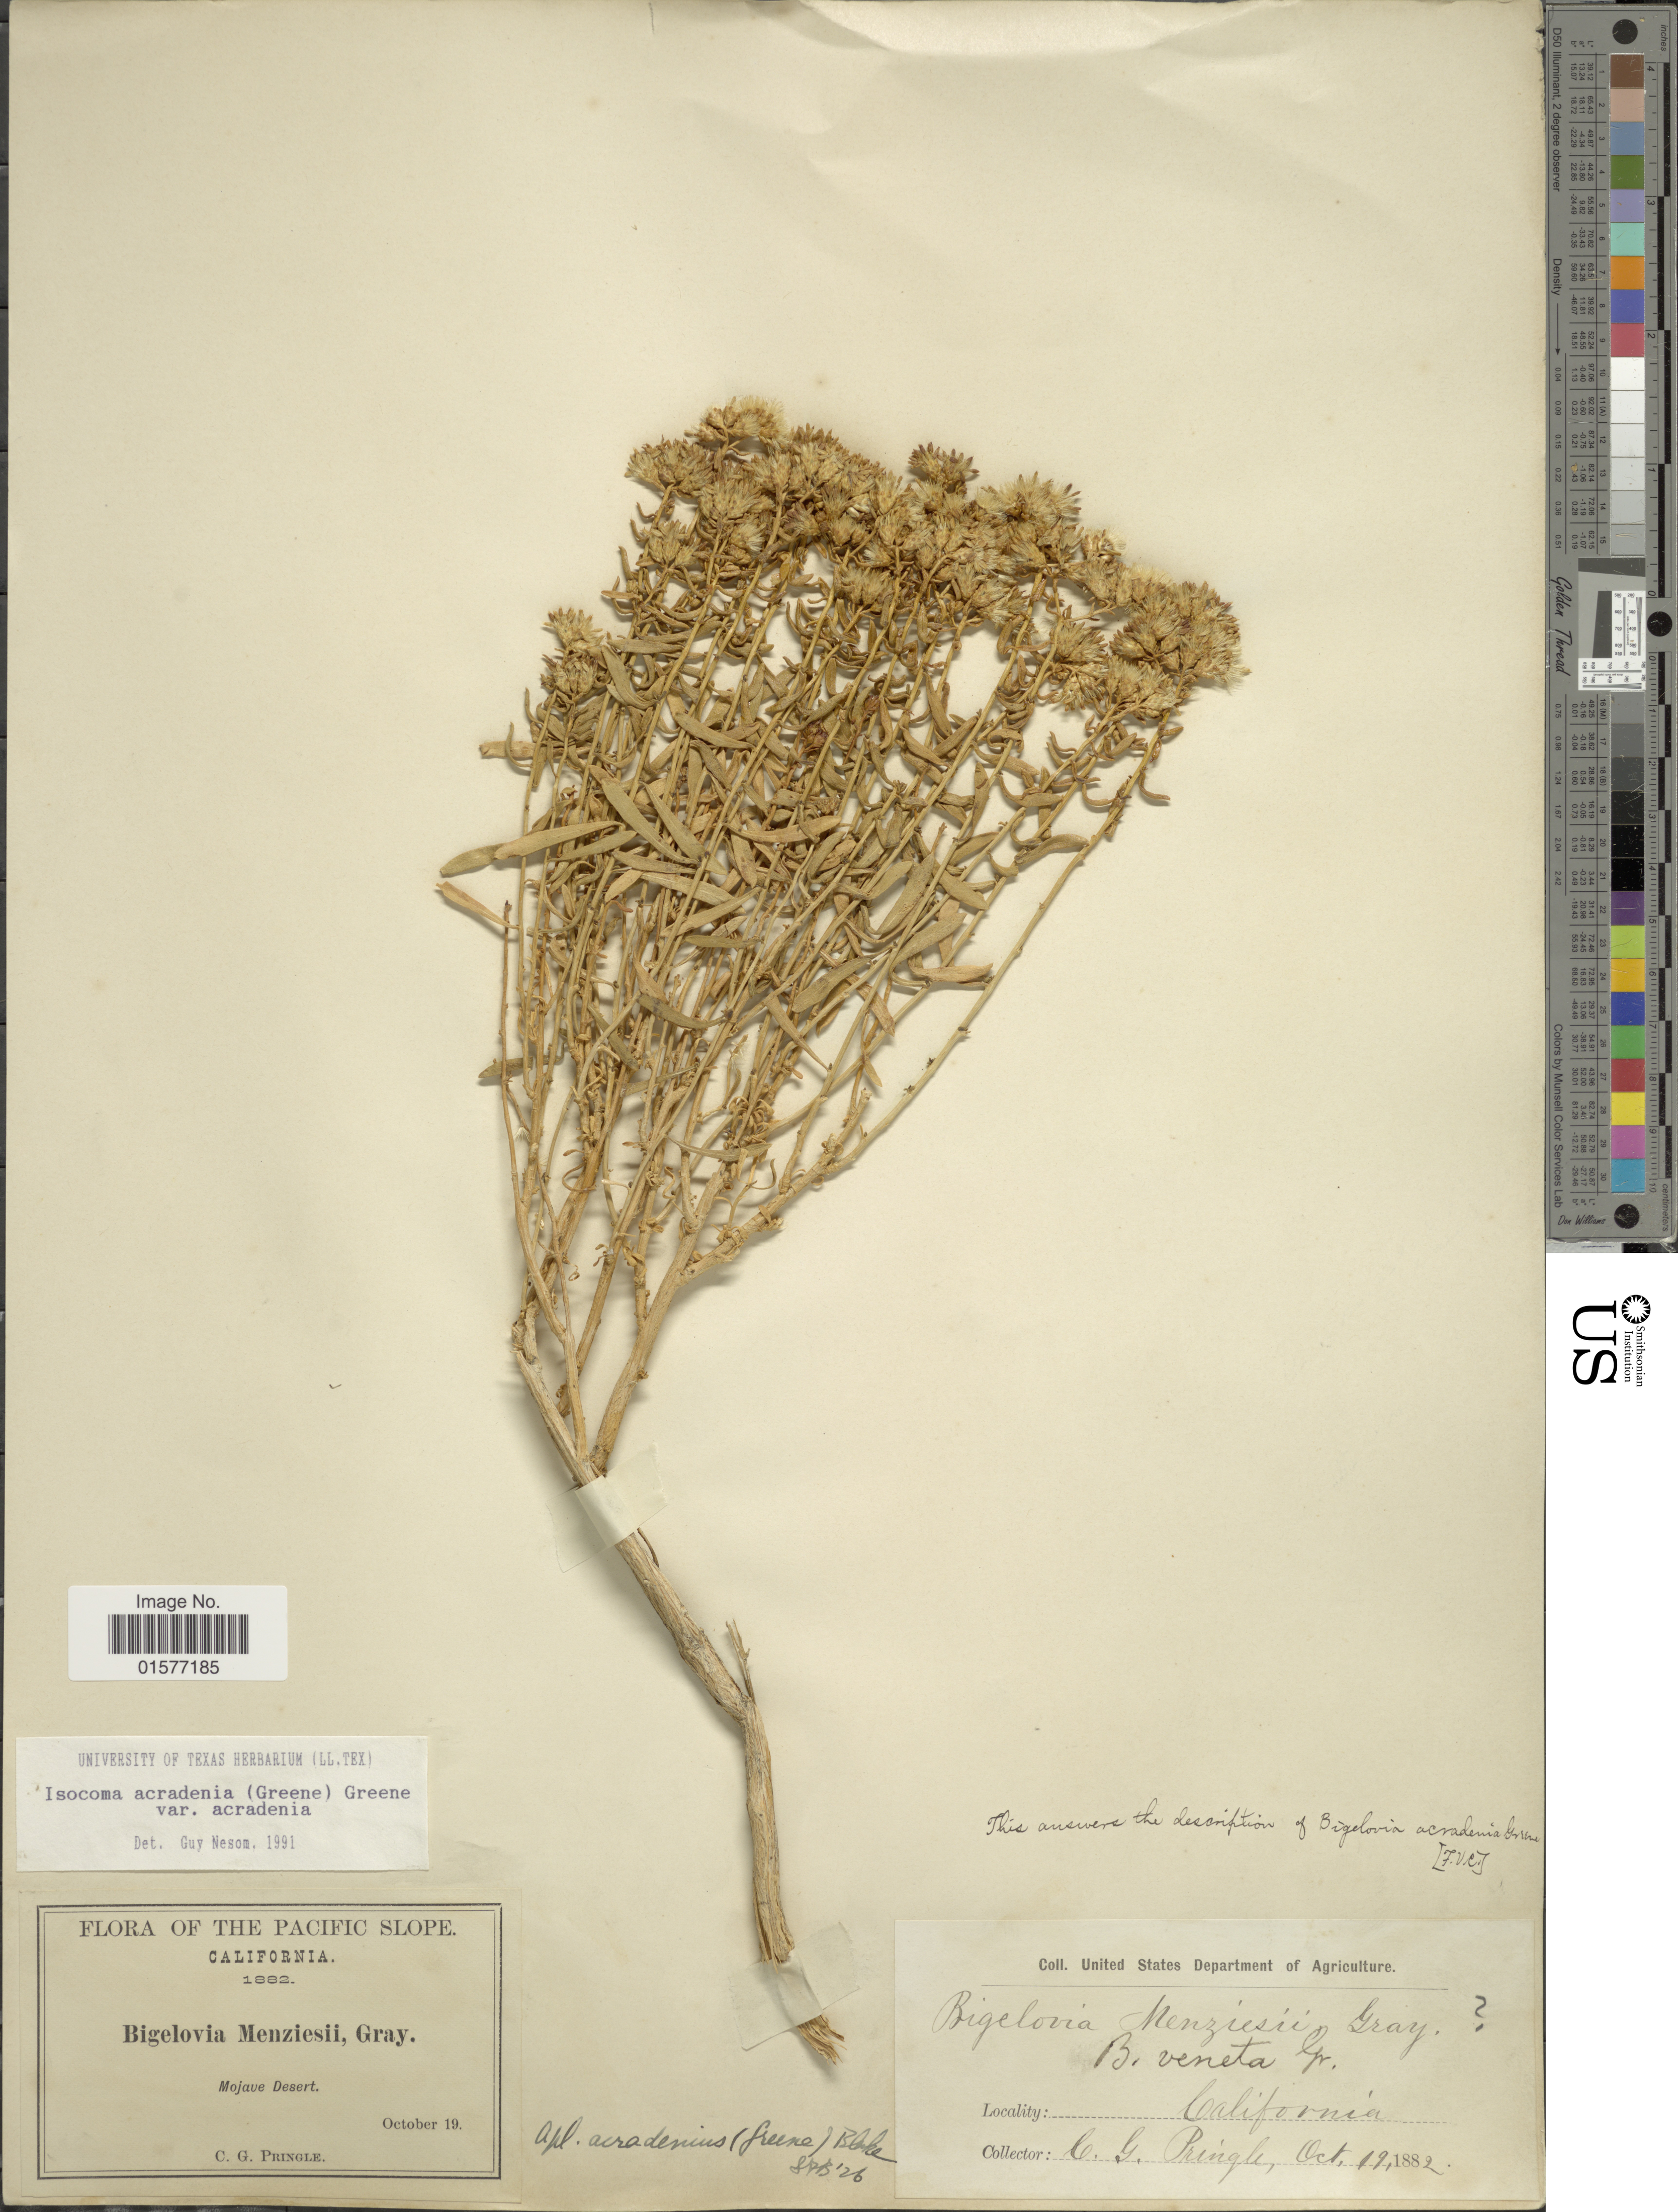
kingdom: Plantae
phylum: Tracheophyta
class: Magnoliopsida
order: Asterales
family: Asteraceae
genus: Isocoma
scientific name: Isocoma acradenia var. acradenia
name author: (Greene) Greene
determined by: Urbatsch, Lowell E., Curator (LSU), Louisiana State University (UNITED STATES)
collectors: C. G. Pringle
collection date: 1882-10-19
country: United States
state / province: California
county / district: San Bernardino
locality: Mojave Desert